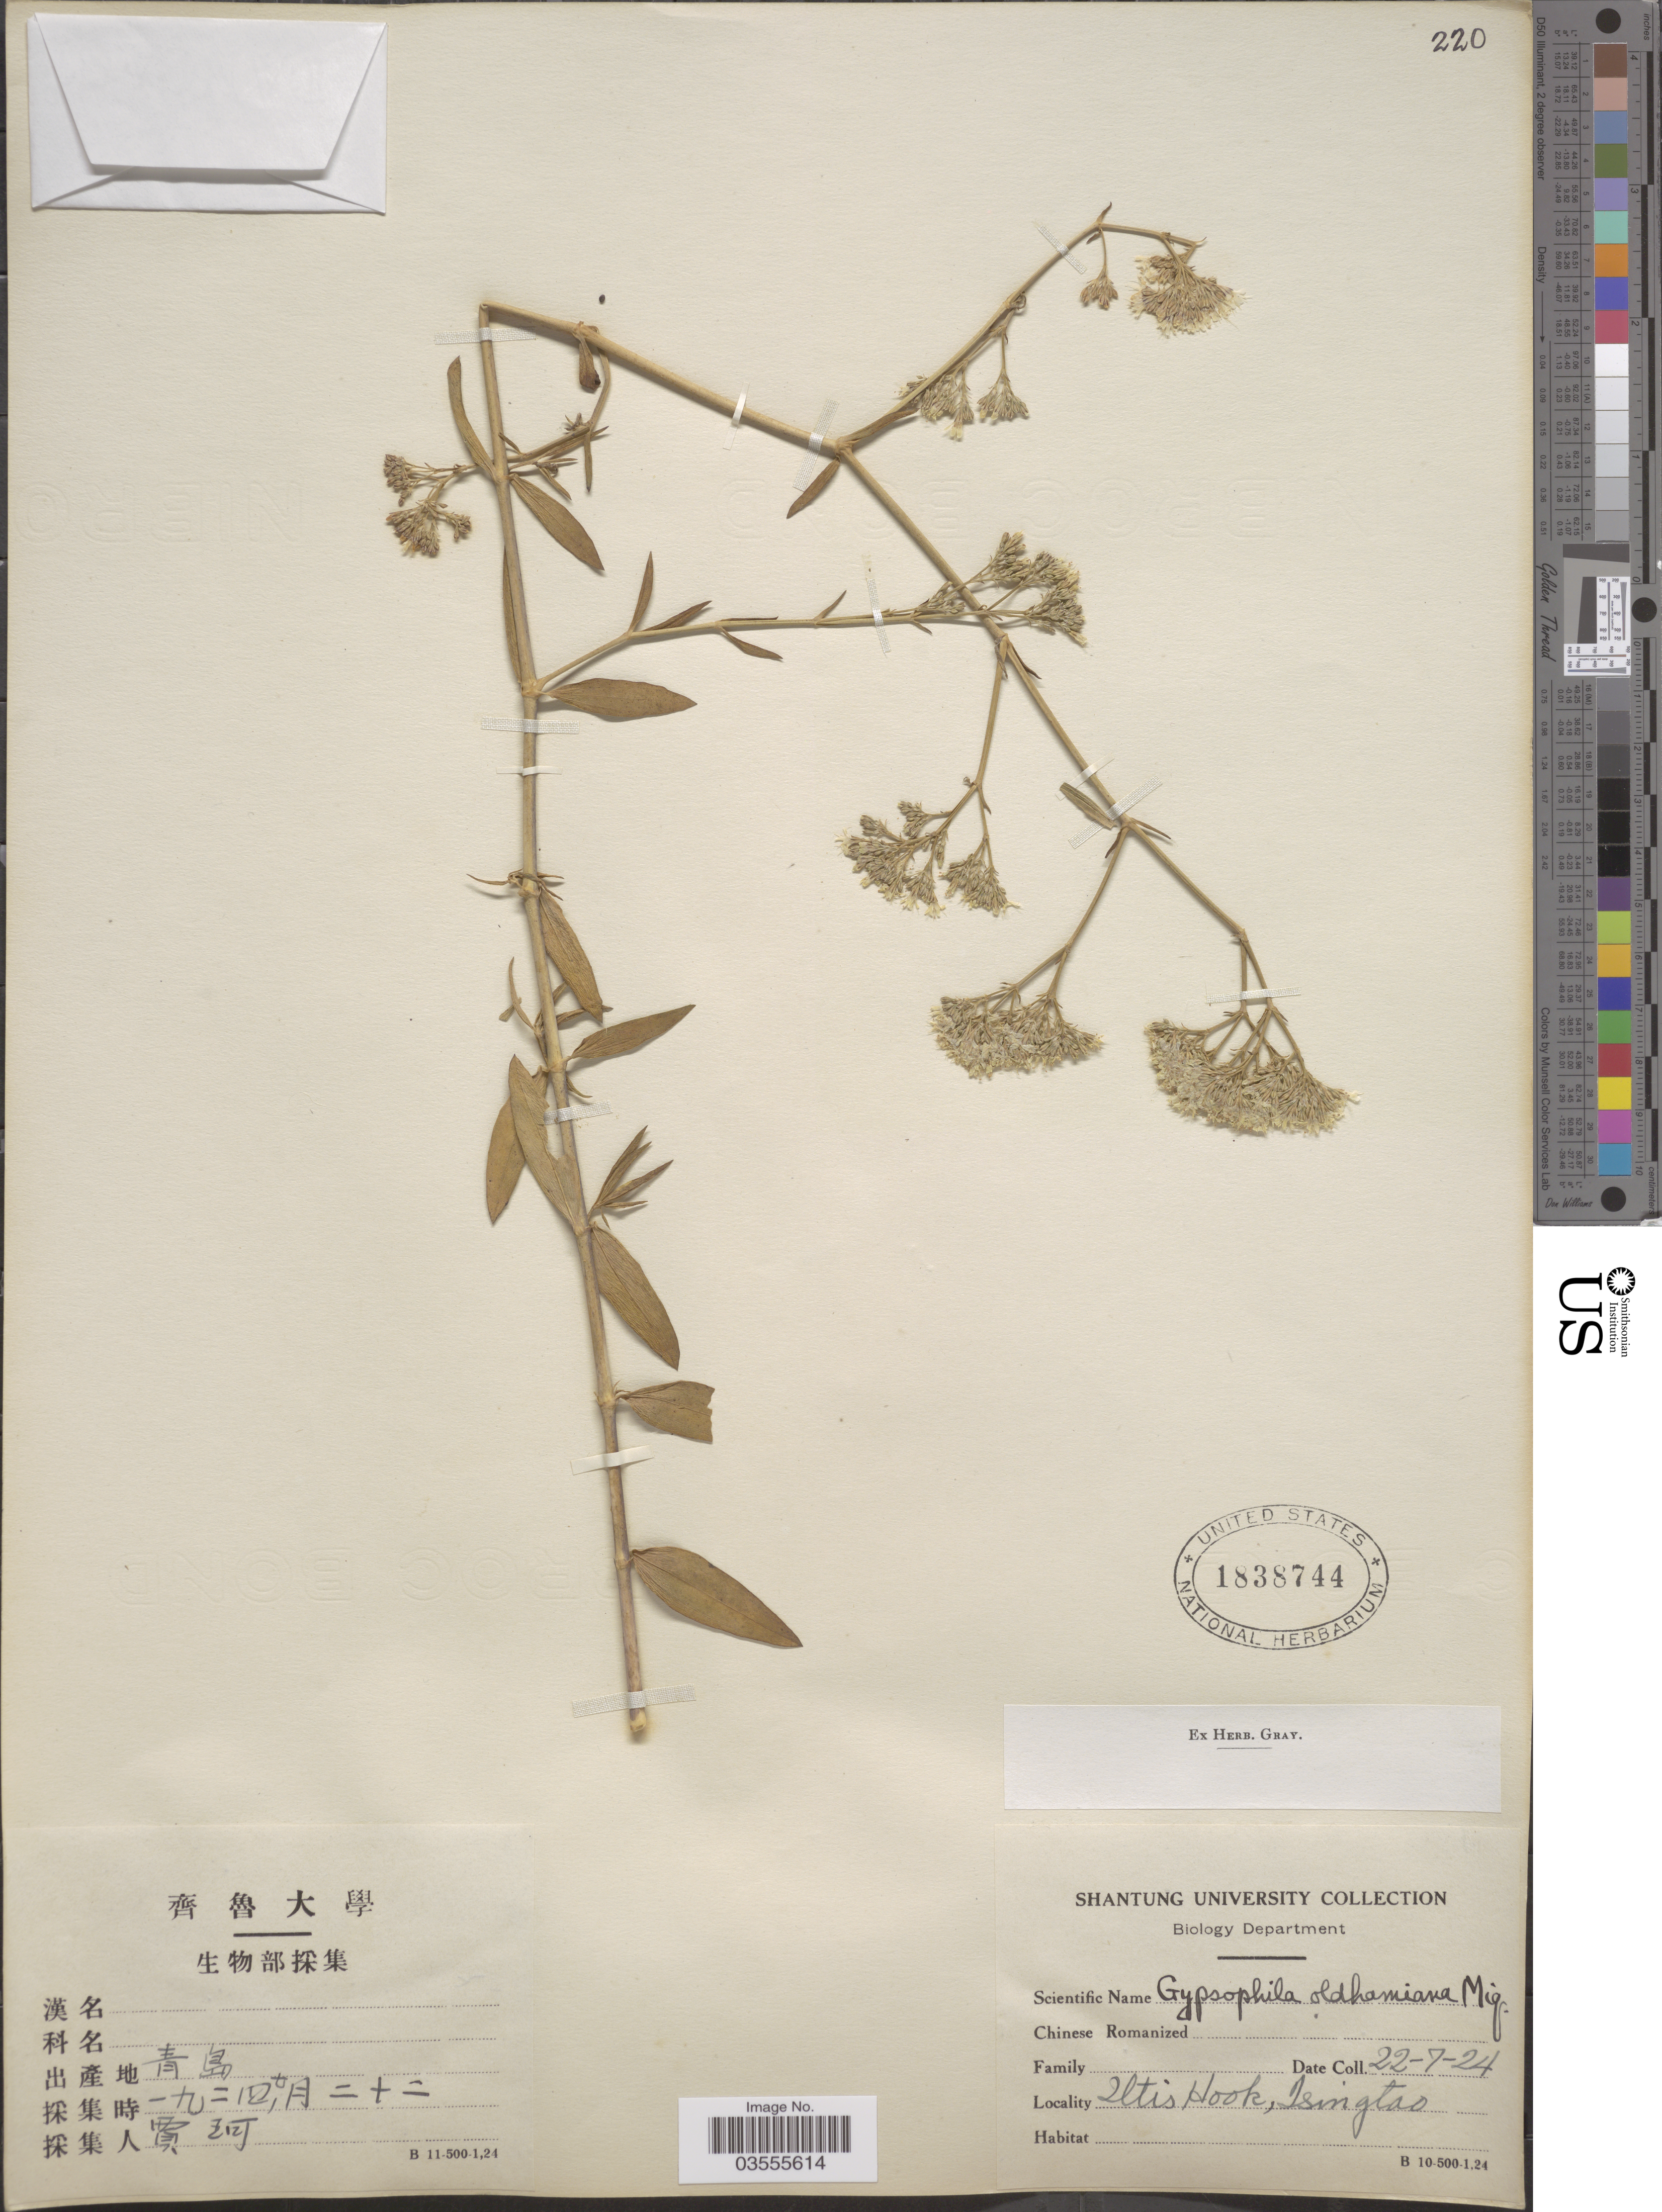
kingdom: Plantae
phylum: Tracheophyta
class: Magnoliopsida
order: Caryophyllales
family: Caryophyllaceae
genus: Gypsophila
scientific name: Gypsophila oldhamiana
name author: Miq.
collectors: Shantung University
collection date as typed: Transcribed d/m/y: 22/7/24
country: China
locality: Iltis Hook, Tsingtao.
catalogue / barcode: US 1838744